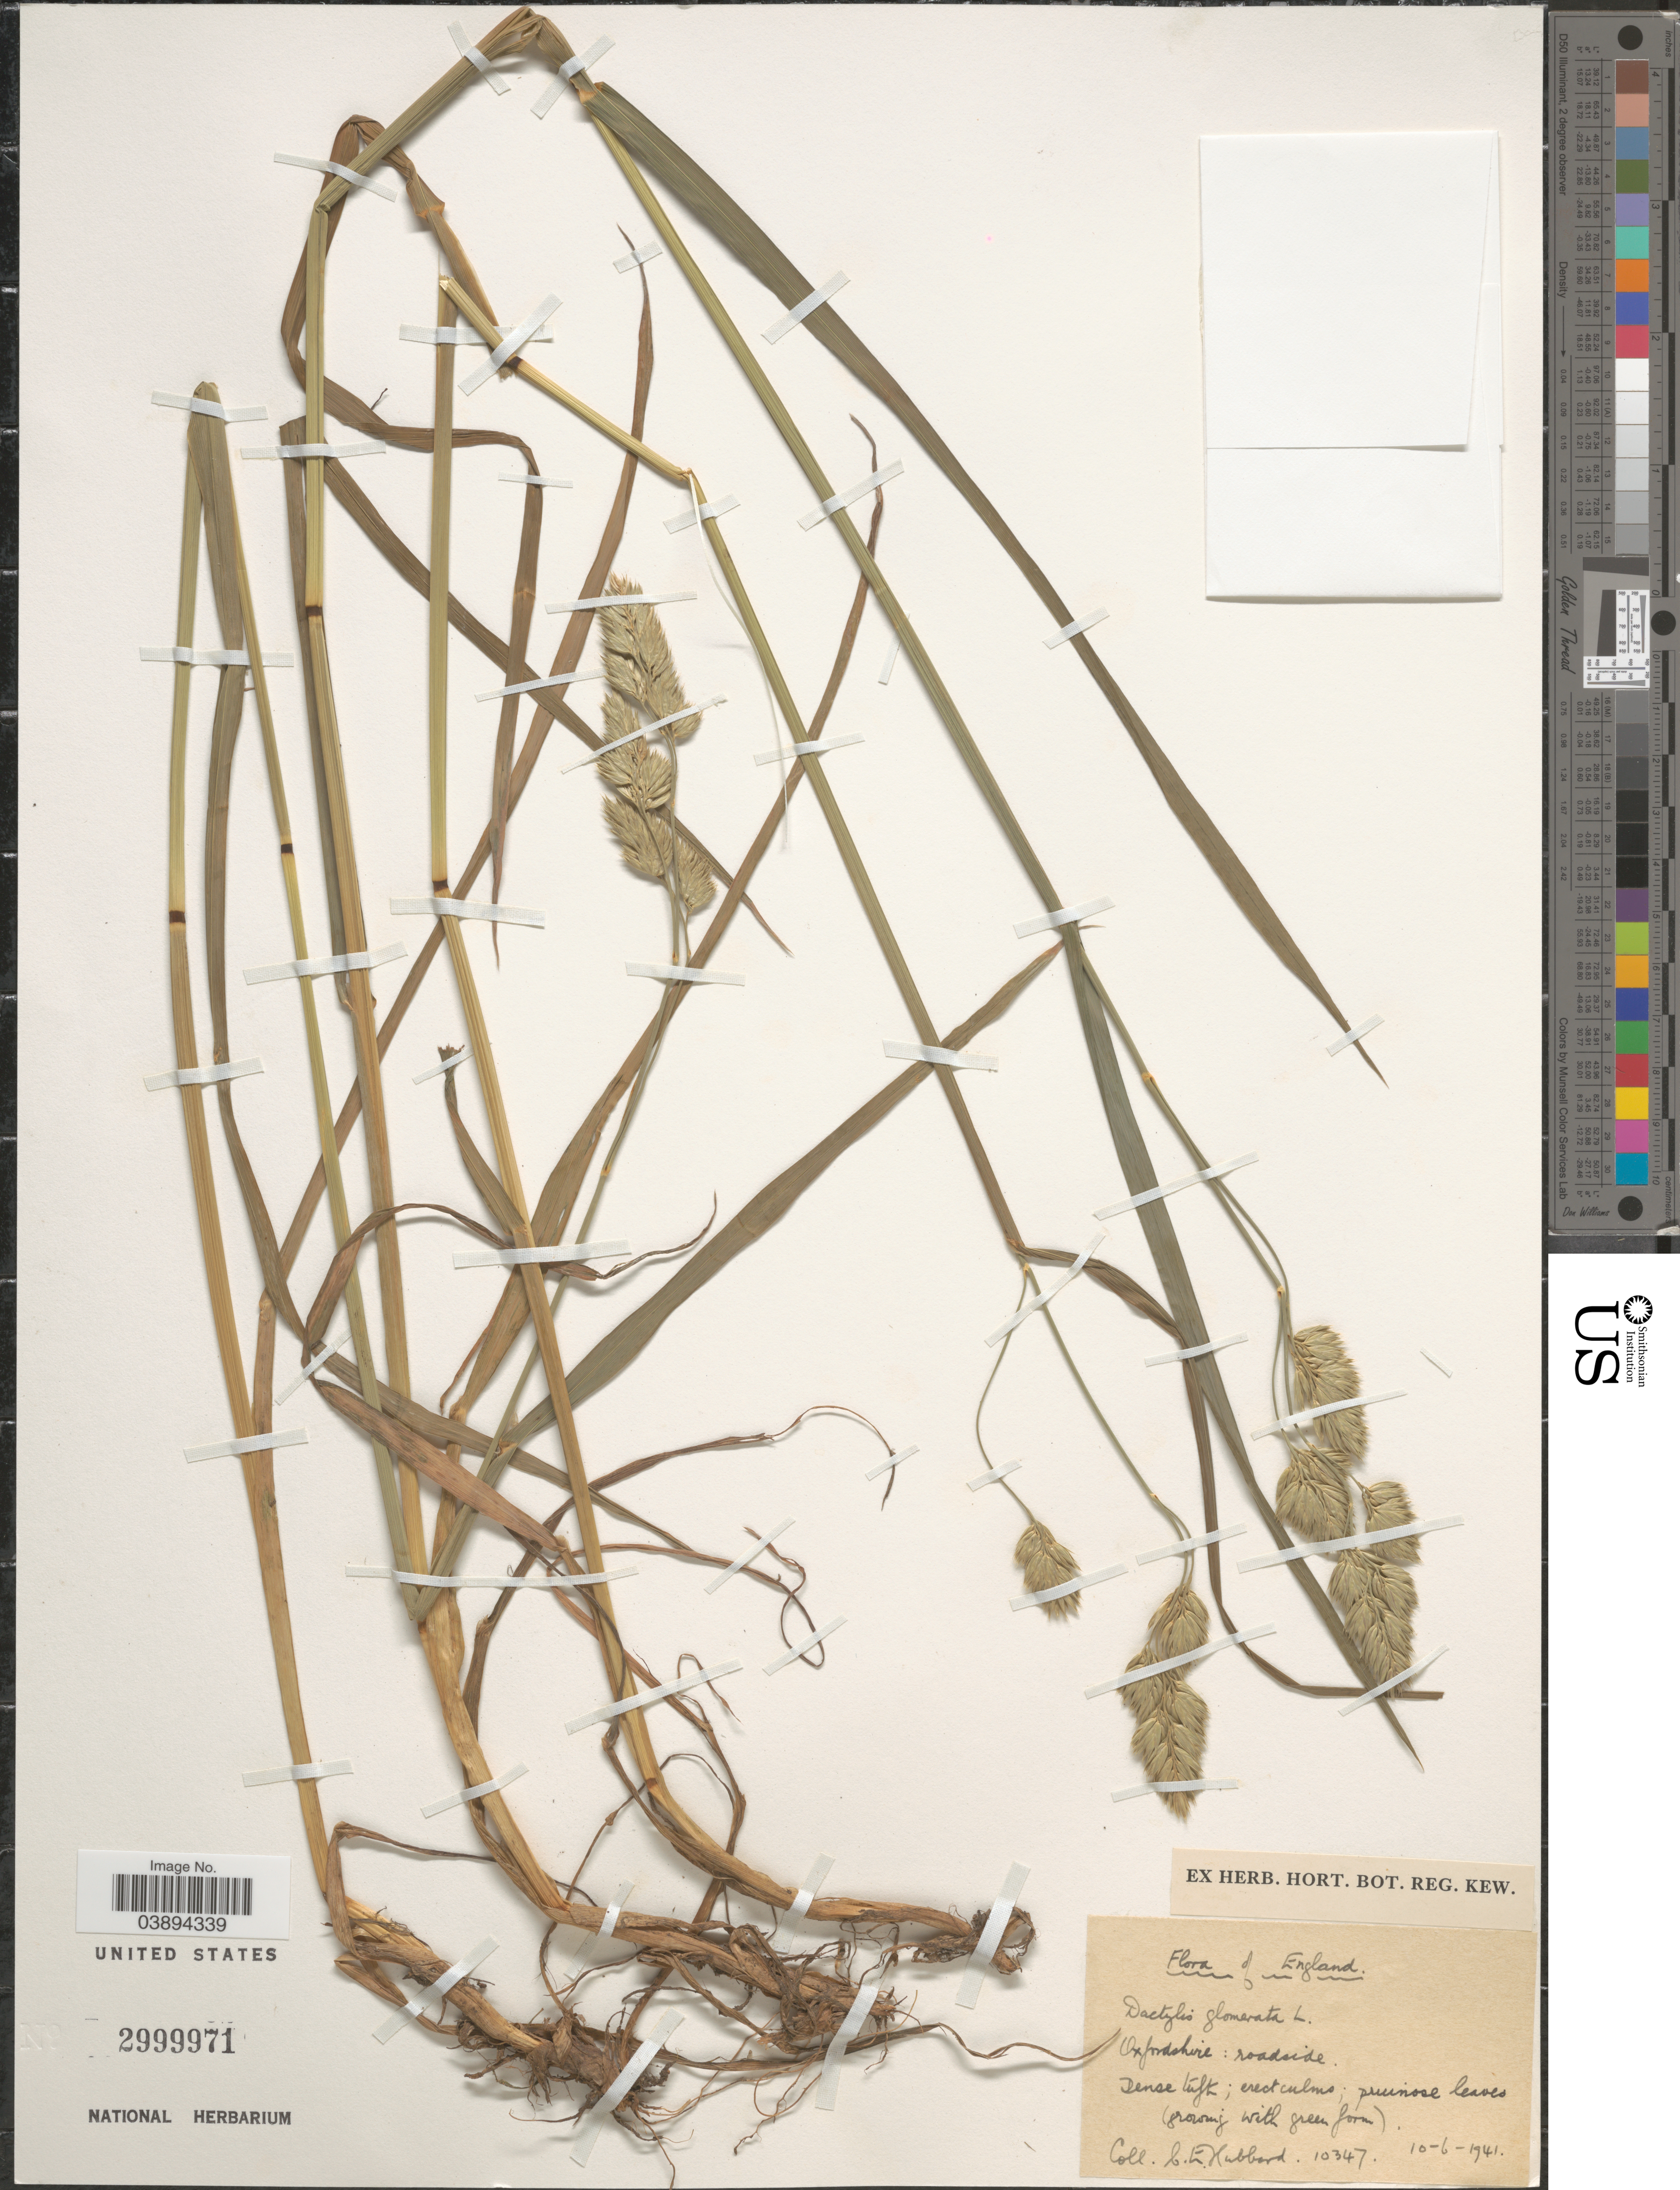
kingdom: Plantae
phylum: Tracheophyta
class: Liliopsida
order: Poales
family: Poaceae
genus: Dactylis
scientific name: Dactylis glomerata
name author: L.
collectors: C. E. Hubbard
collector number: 10347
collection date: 1941-06-10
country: United Kingdom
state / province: England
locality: Oxfordshire: roadside.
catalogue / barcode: US 2999971